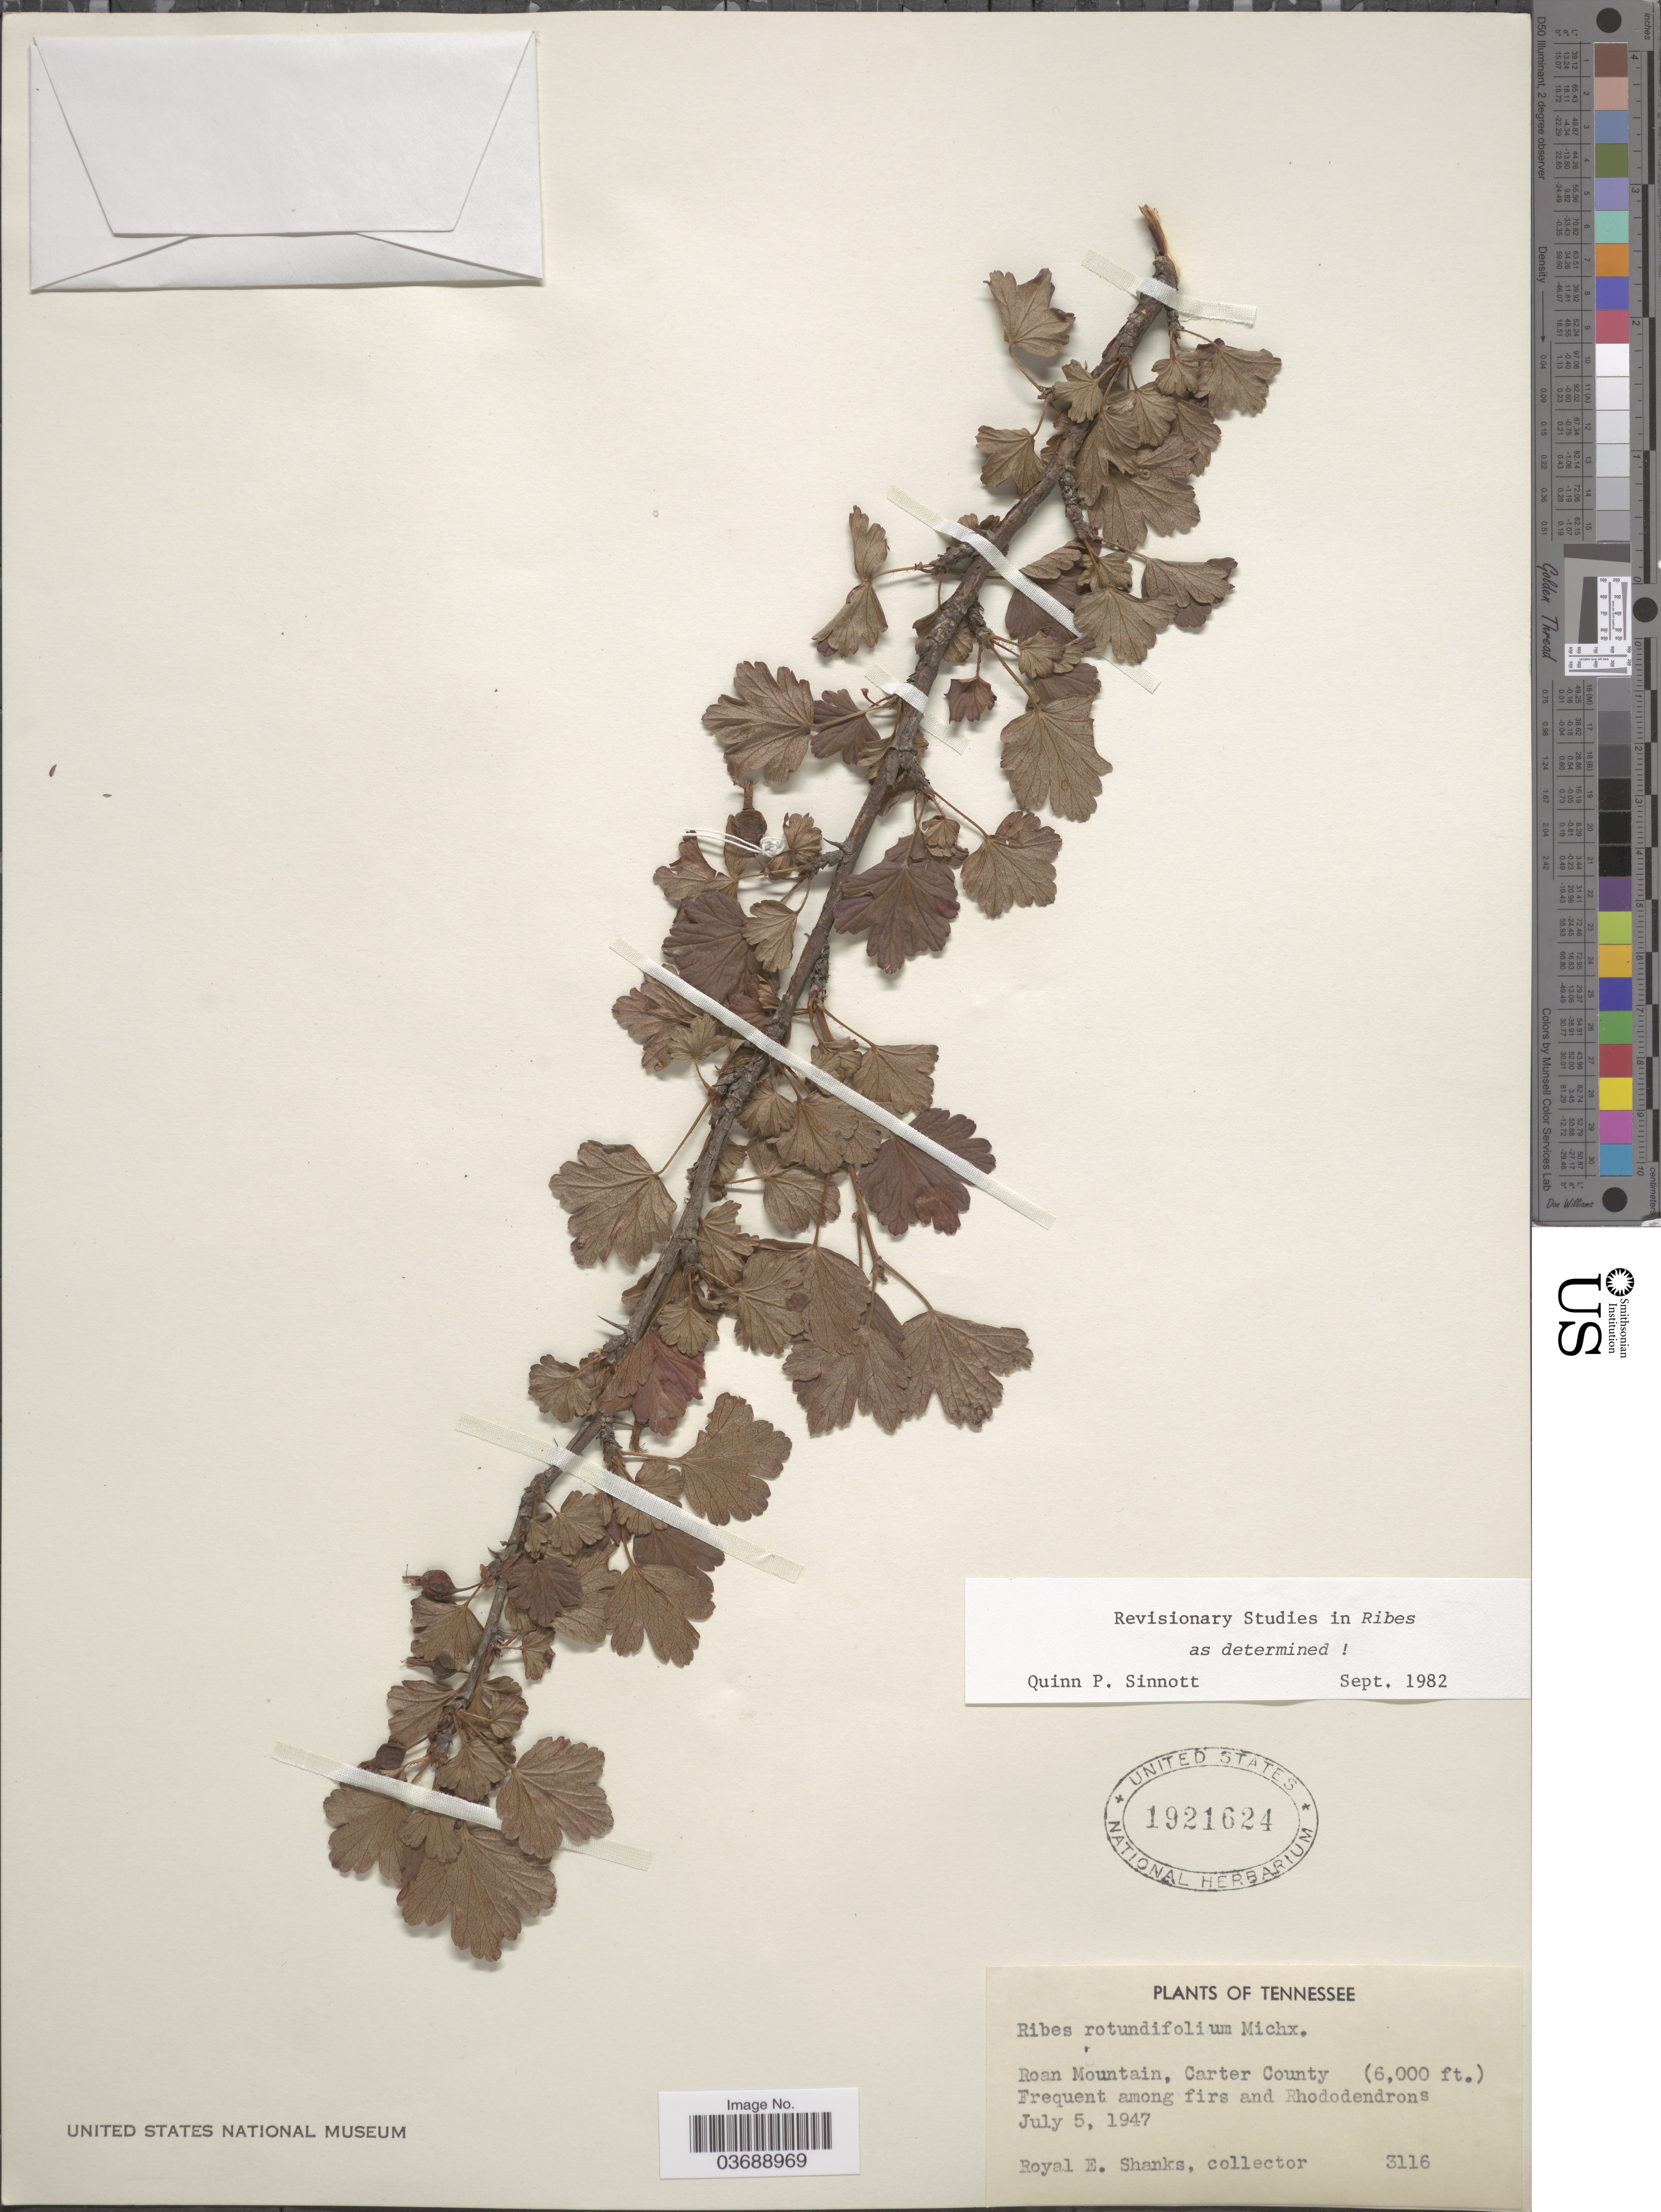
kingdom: Plantae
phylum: Tracheophyta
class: Magnoliopsida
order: Saxifragales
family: Grossulariaceae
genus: Ribes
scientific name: Ribes rotundifolium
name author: Michx.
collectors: R. Shanks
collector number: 3116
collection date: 1947-07-05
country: United States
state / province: Tennessee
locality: Roan Mountain, Carter County.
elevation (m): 1829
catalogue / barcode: US 1921624